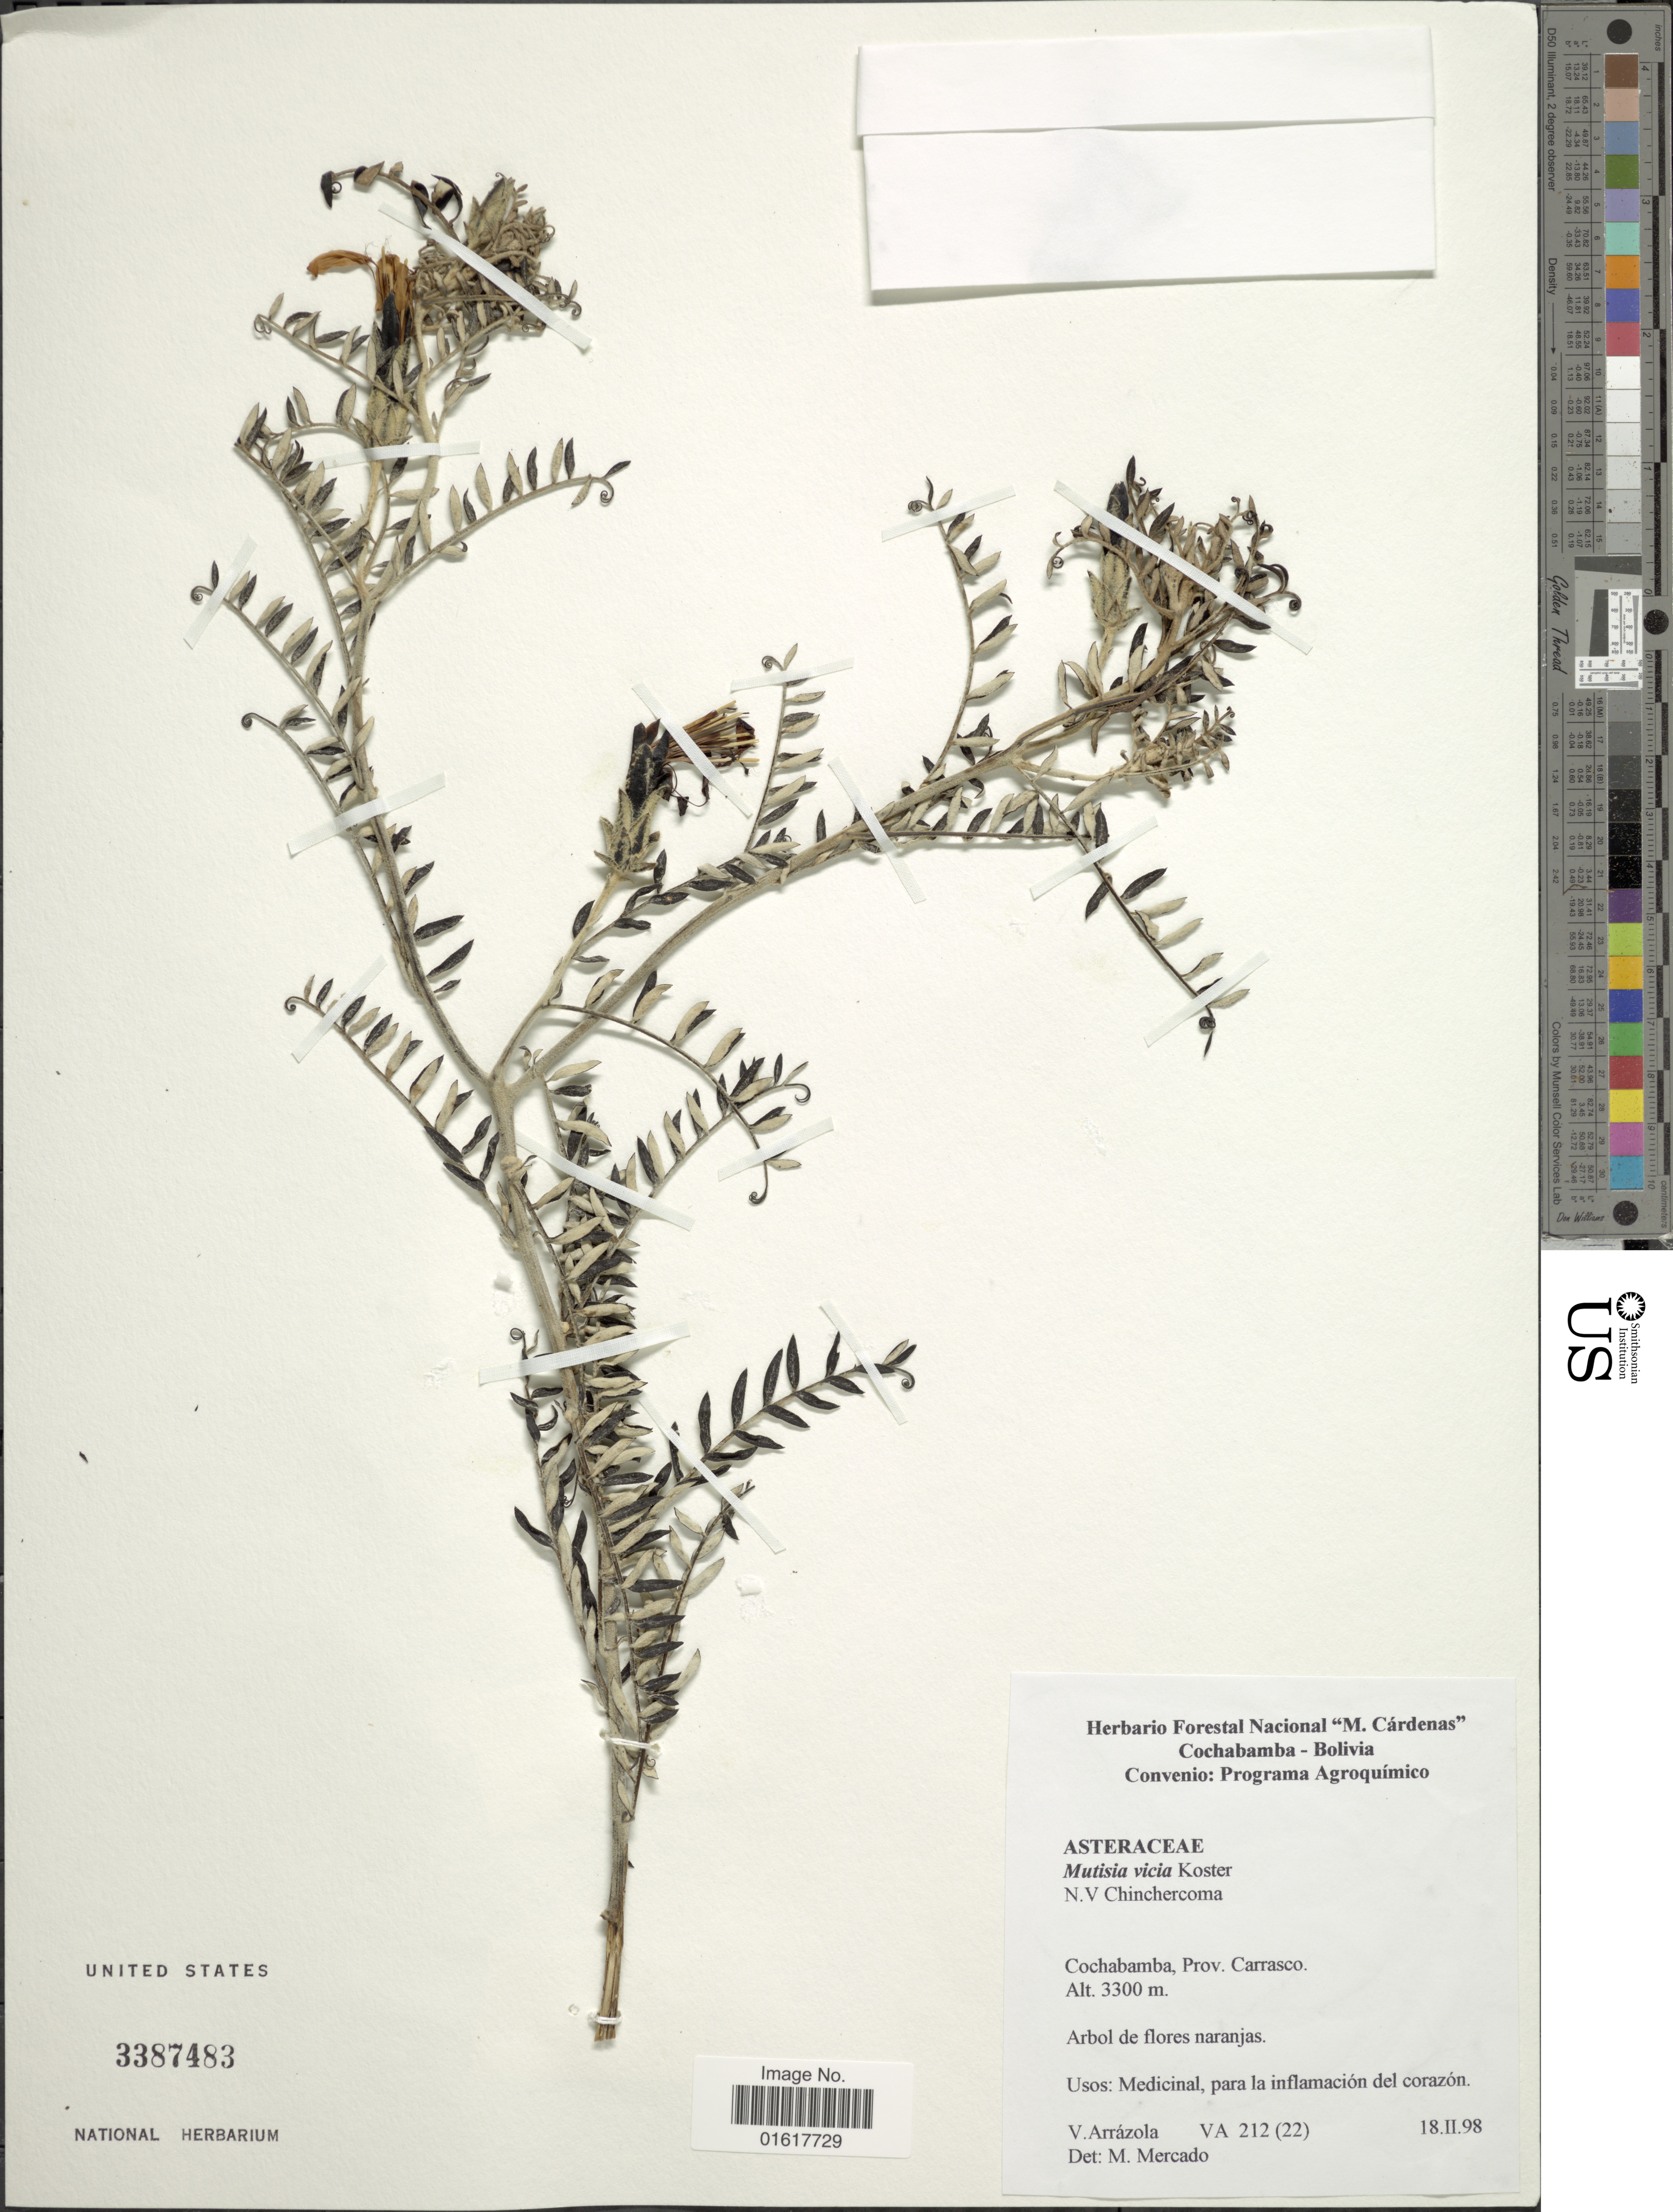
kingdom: Plantae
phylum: Tracheophyta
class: Magnoliopsida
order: Asterales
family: Asteraceae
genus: Mutisia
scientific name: Mutisia vicia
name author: J. Kost.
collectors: V. Arrázola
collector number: VA 212 (22)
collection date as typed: Transcribed d/m/y: 18/2/98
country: Bolivia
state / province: Cochabamba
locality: Prov. Carrasco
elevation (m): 3300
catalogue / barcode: US 3387483